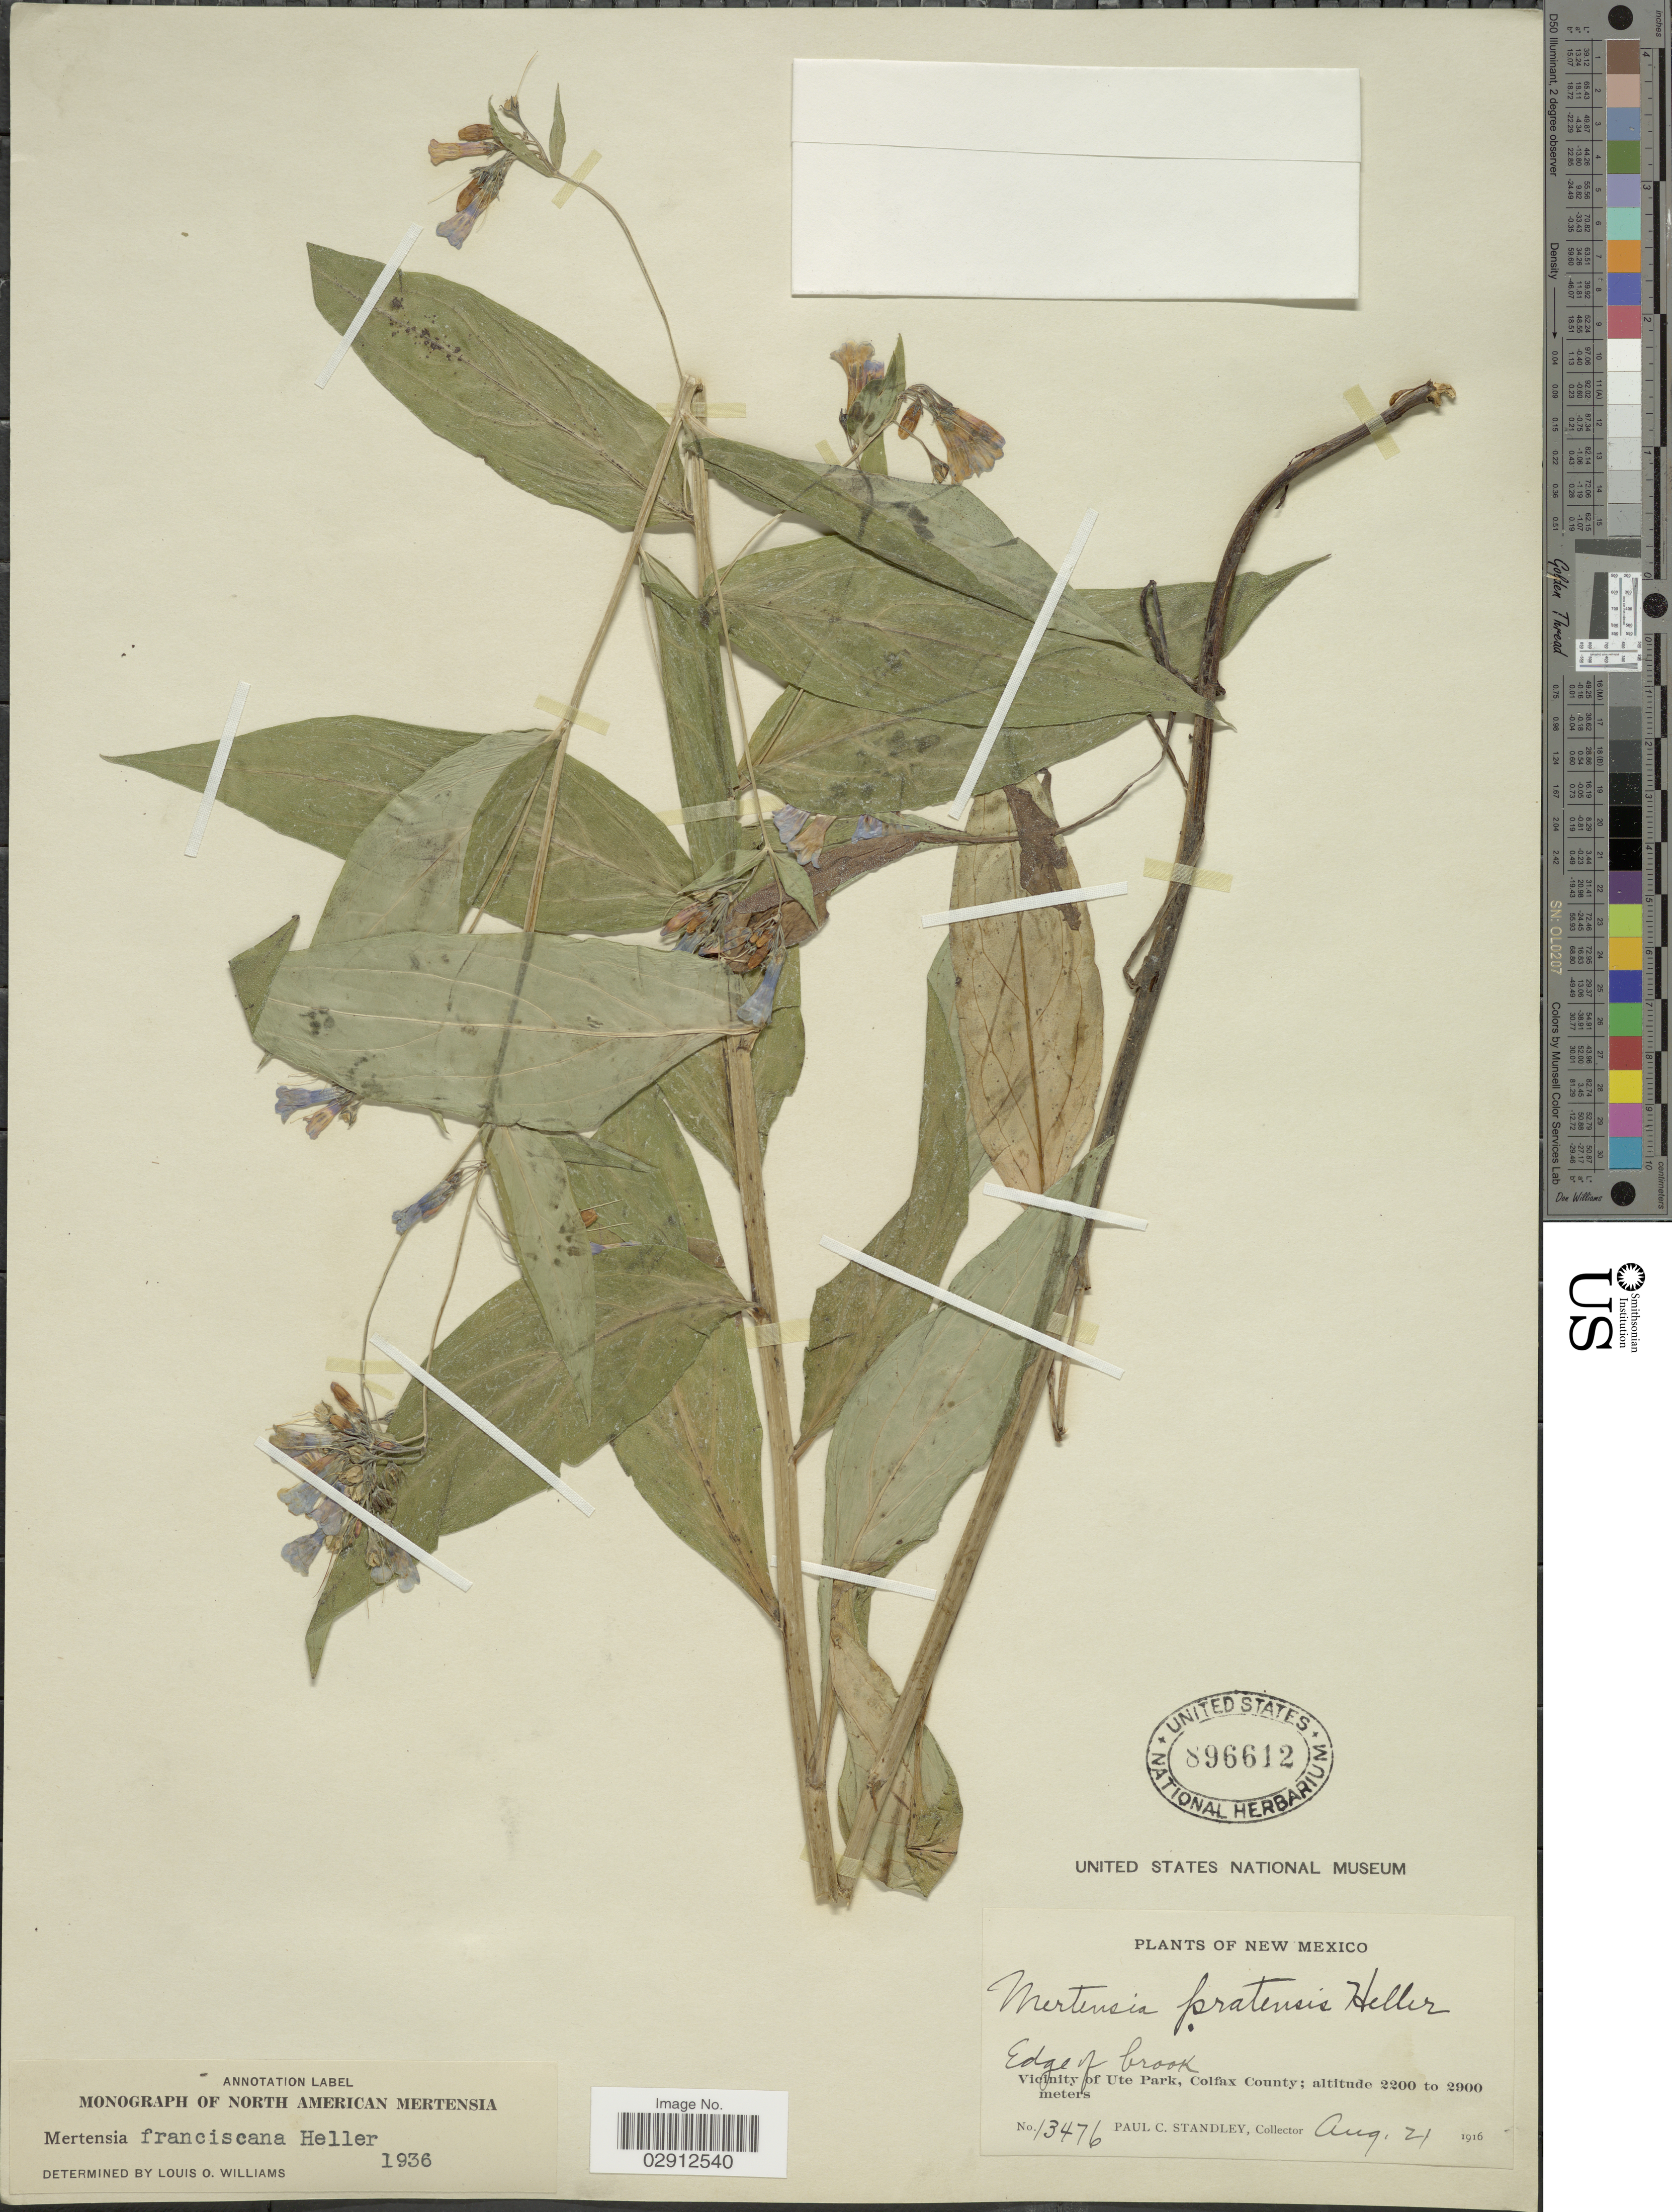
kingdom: Plantae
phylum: Tracheophyta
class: Magnoliopsida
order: Boraginales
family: Boraginaceae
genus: Mertensia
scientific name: Mertensia franciscana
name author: A. Heller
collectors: P. C. Standley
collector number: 13476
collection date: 1916-08-21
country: United States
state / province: New Mexico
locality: Edge of brook, Vicinity of Ute Park, Colfax County.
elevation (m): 2200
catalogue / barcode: US 896612